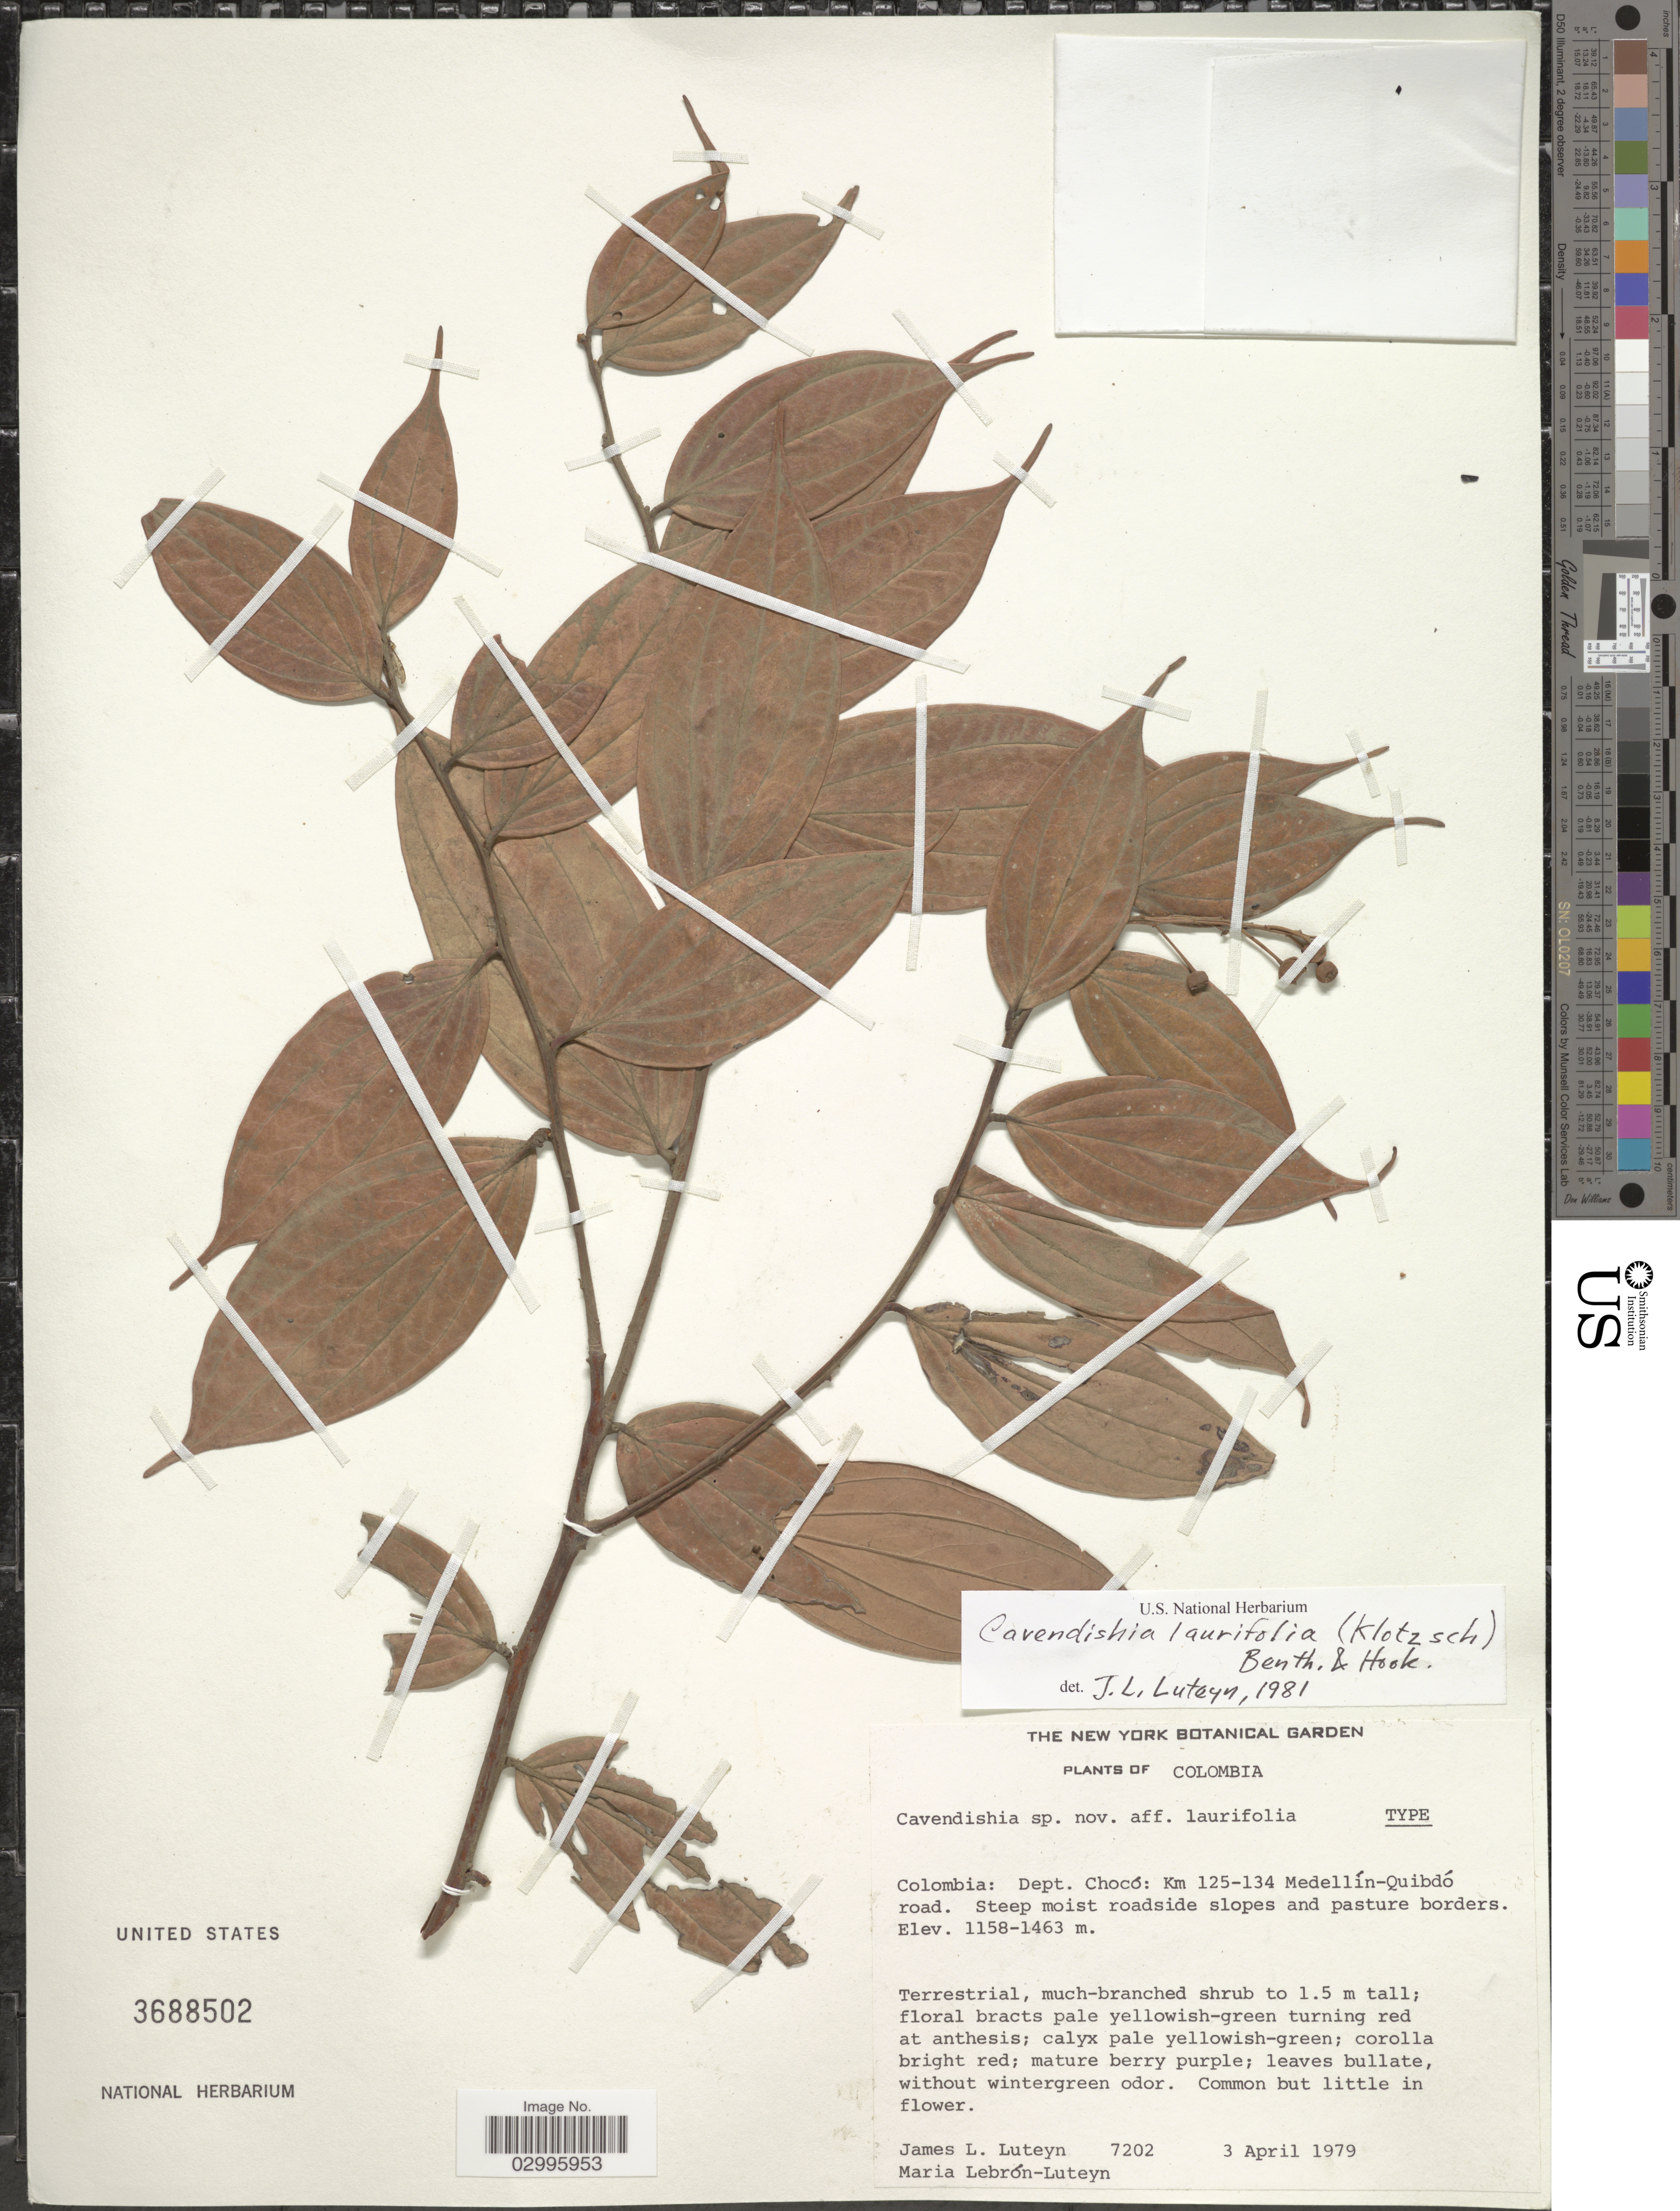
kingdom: Plantae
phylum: Tracheophyta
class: Magnoliopsida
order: Ericales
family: Ericaceae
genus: Cavendishia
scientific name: Cavendishia laurifolia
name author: (Klotzsch) Benth. & Hook. f.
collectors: J. Luteyn & M. L. Lebrón-Luteyn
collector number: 7202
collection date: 1979-04-03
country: Colombia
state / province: Chocó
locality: Dept. Chocó: Km 125-134 Medellín-Quibdó road.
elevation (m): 1158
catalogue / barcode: US 3688502